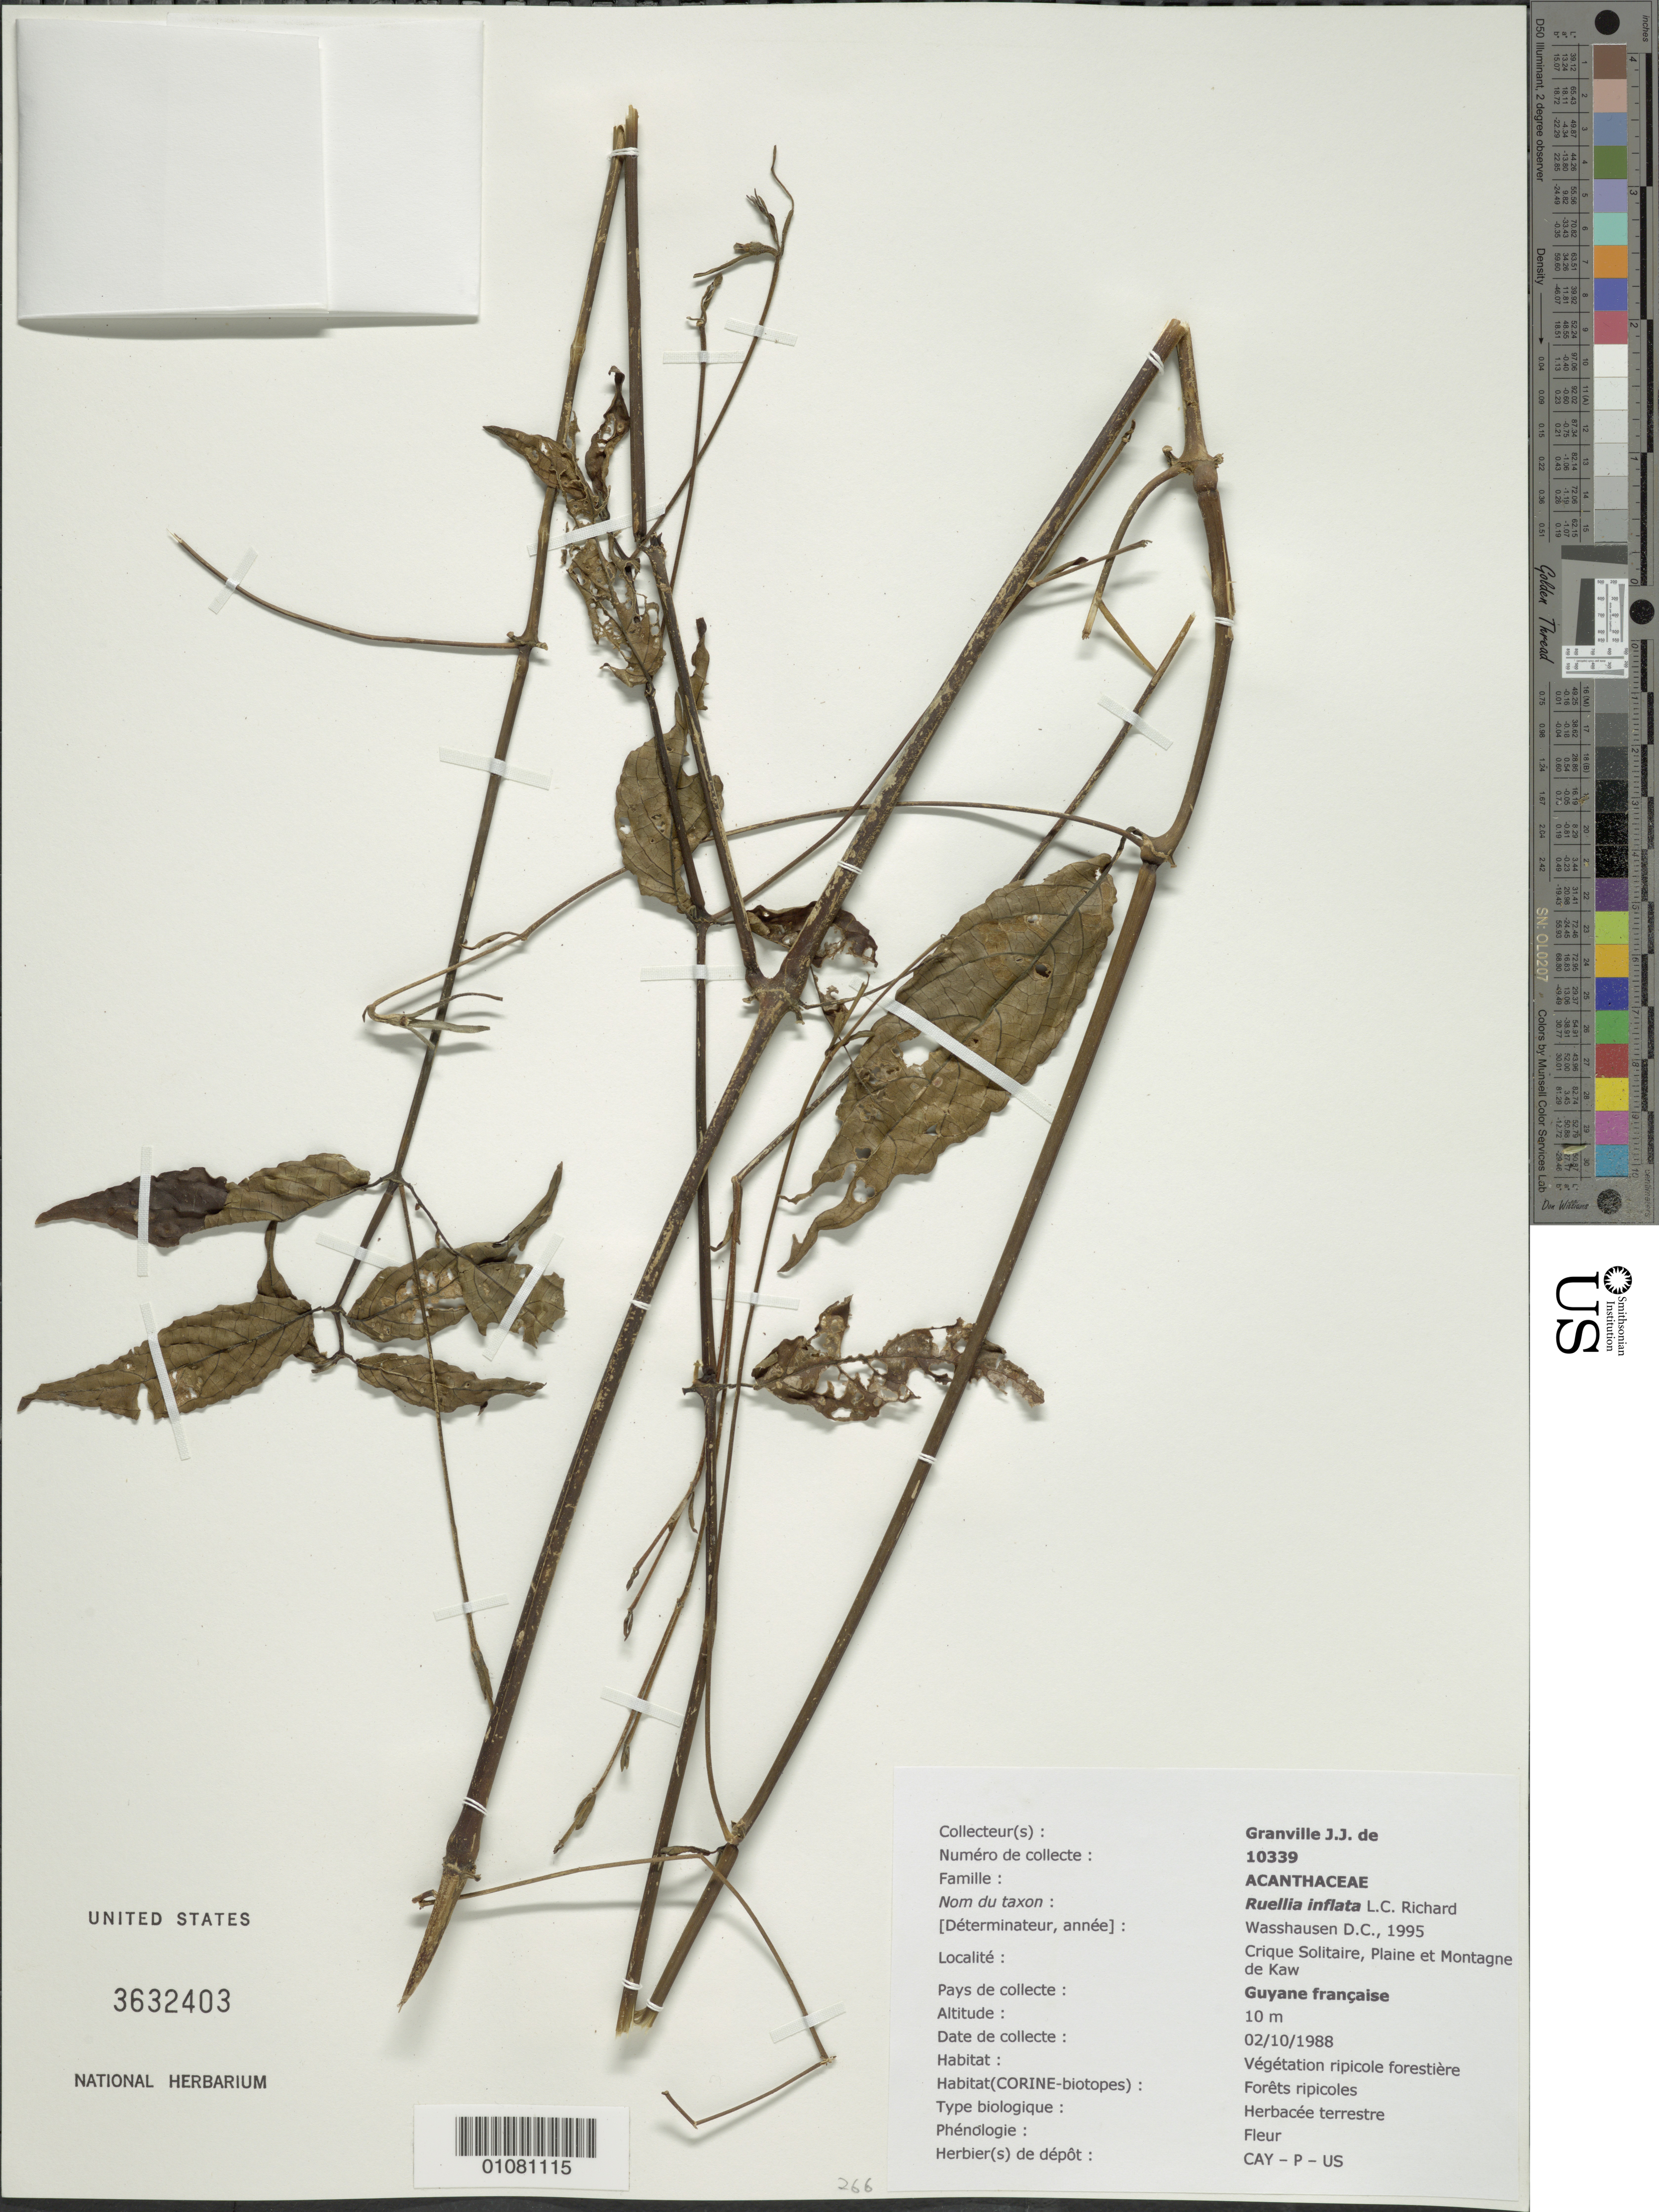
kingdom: Plantae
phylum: Tracheophyta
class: Magnoliopsida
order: Lamiales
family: Acanthaceae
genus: Ruellia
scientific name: Ruellia inflata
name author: Rich.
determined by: Wasshausen, Dieter C., (BOT), Smithsonian Institution - National Museum of Natural History (UNITED STATES)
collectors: J.-J. de Granville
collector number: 10339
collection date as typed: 2-Oct-98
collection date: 1998-10-02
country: French Guiana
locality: Crique Solitaire, Plaine et Montagne de Kaw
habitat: Vegetation ripicole forestiere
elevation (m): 10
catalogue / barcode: US 3632403